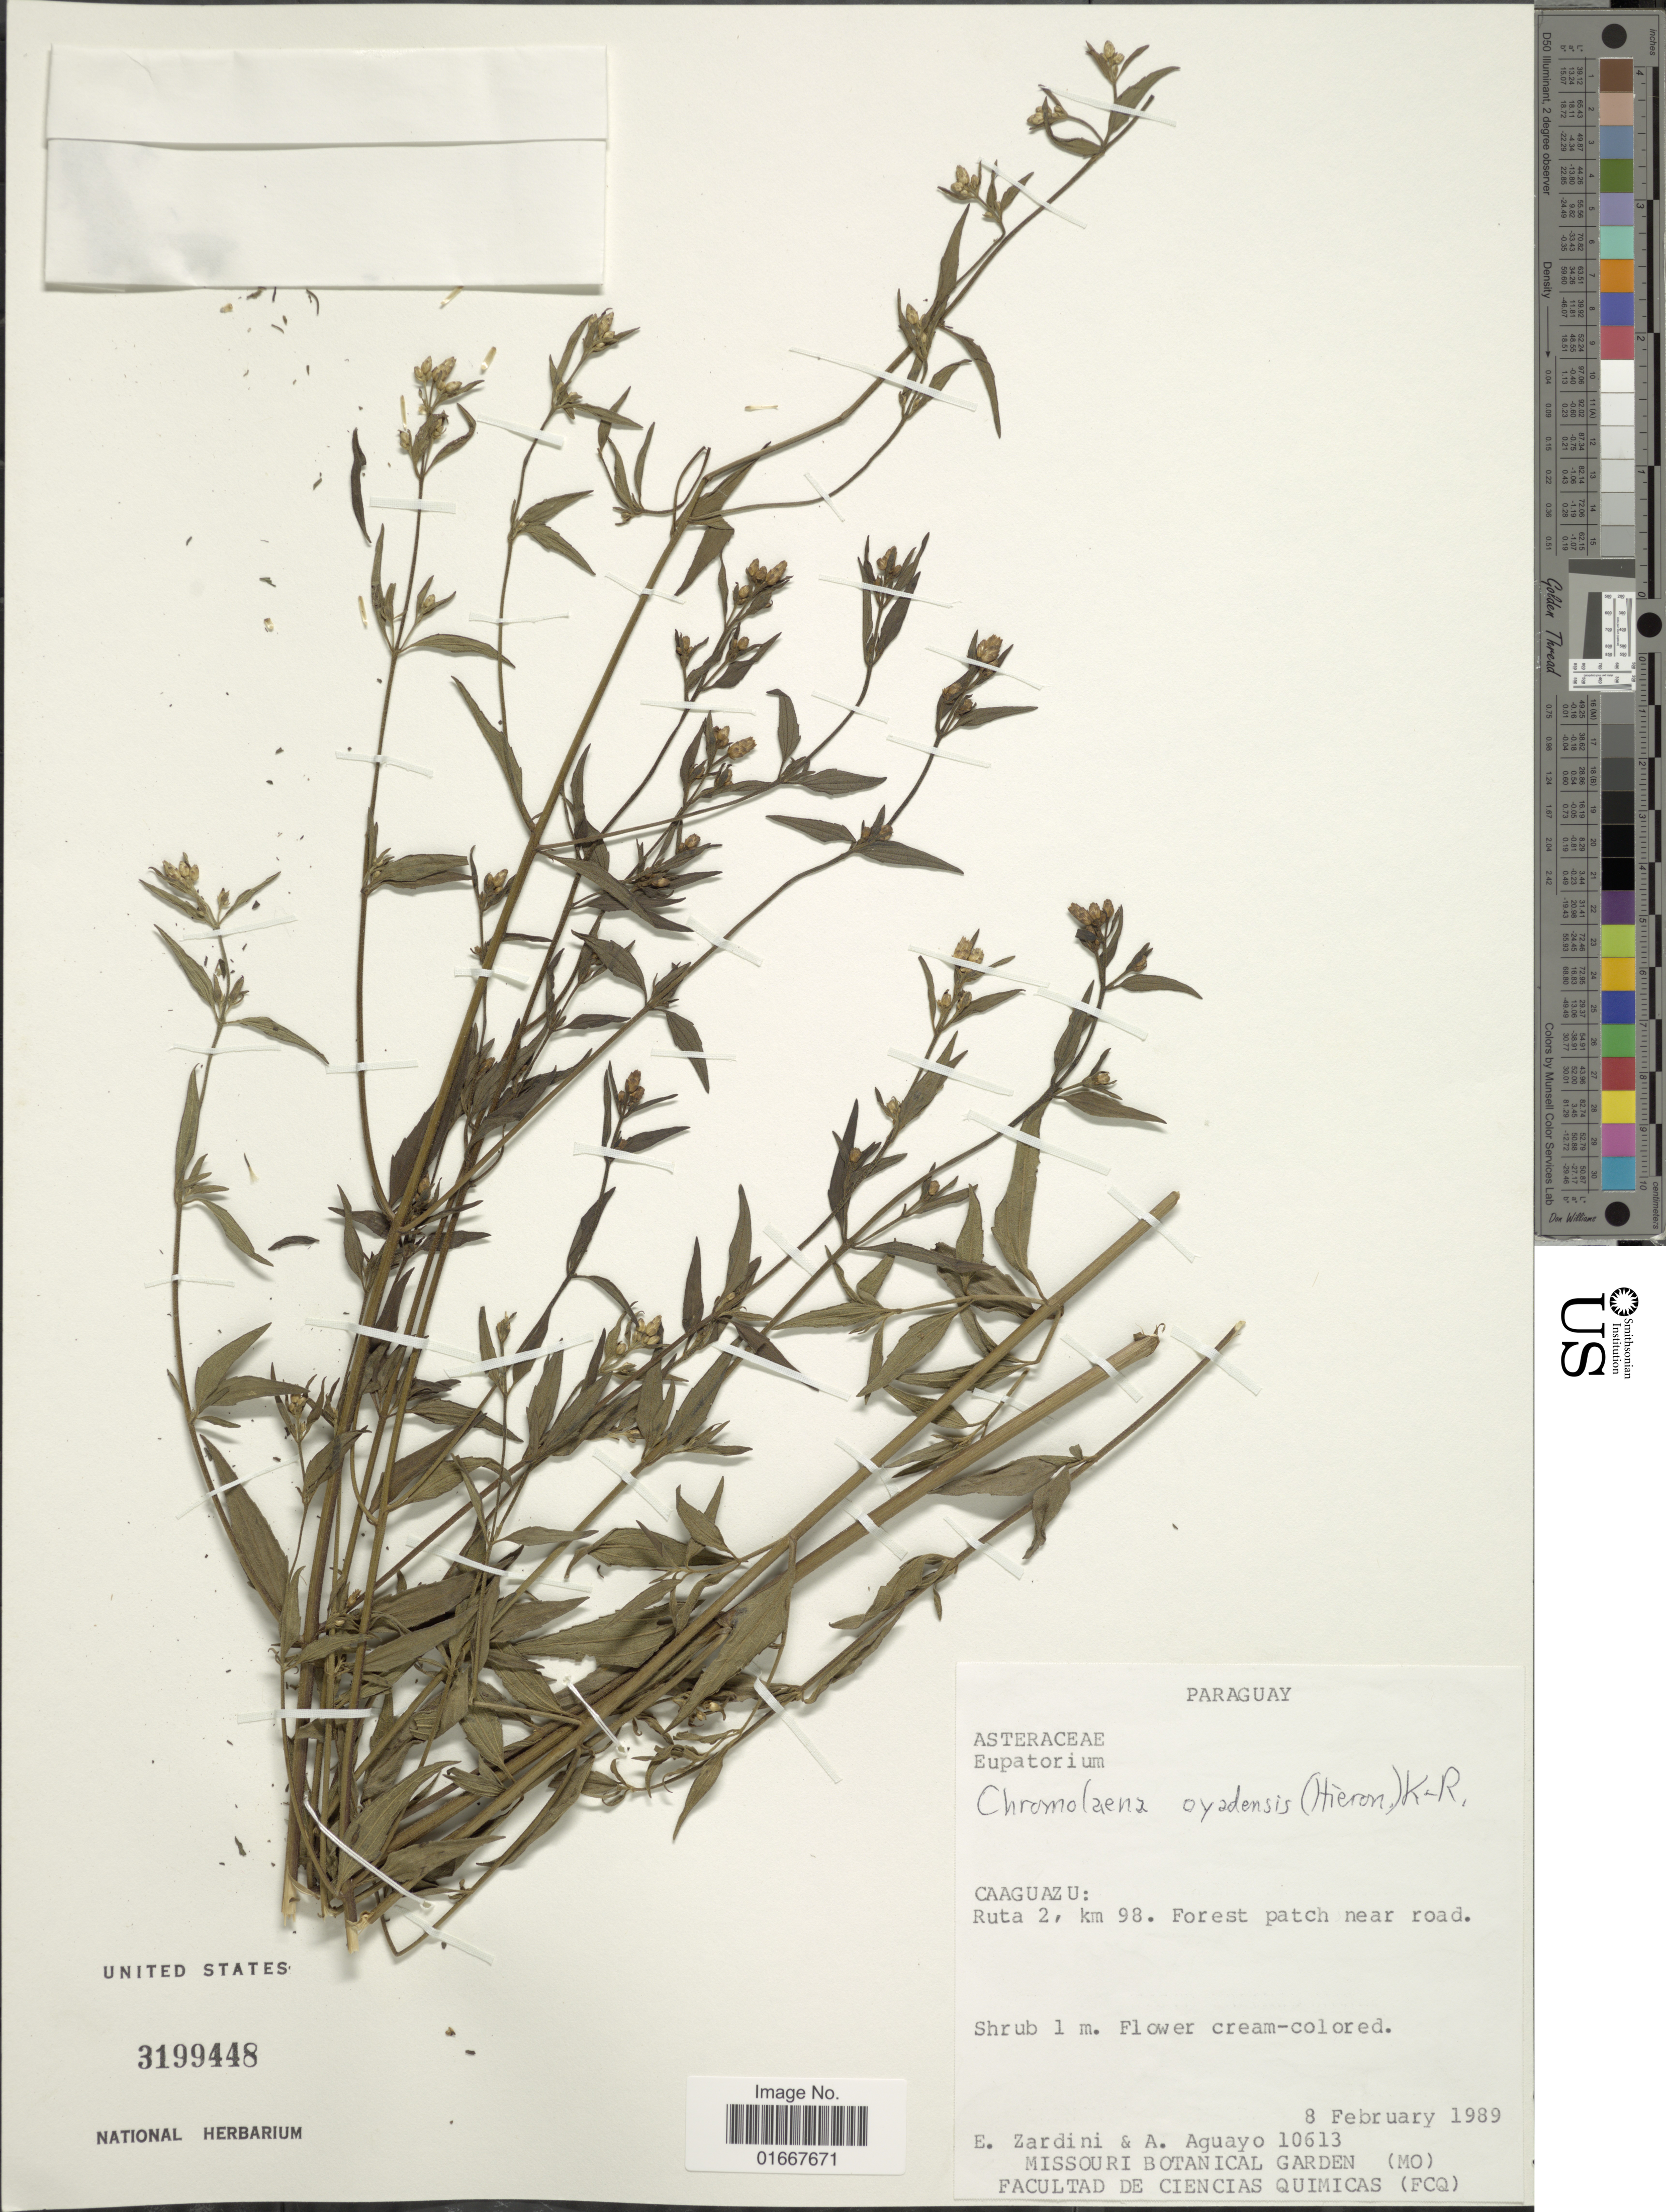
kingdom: Plantae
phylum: Tracheophyta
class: Magnoliopsida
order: Asterales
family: Asteraceae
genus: Chromolaena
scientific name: Chromolaena oyadensis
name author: (Hieron.) R.M. King & H. Rob.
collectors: E. M. Zardini & A. Aguayo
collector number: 10613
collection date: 1989-02-08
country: Paraguay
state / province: Caaguazu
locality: Ruta 2, km 98. Forest patch near old road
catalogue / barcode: US 3199448